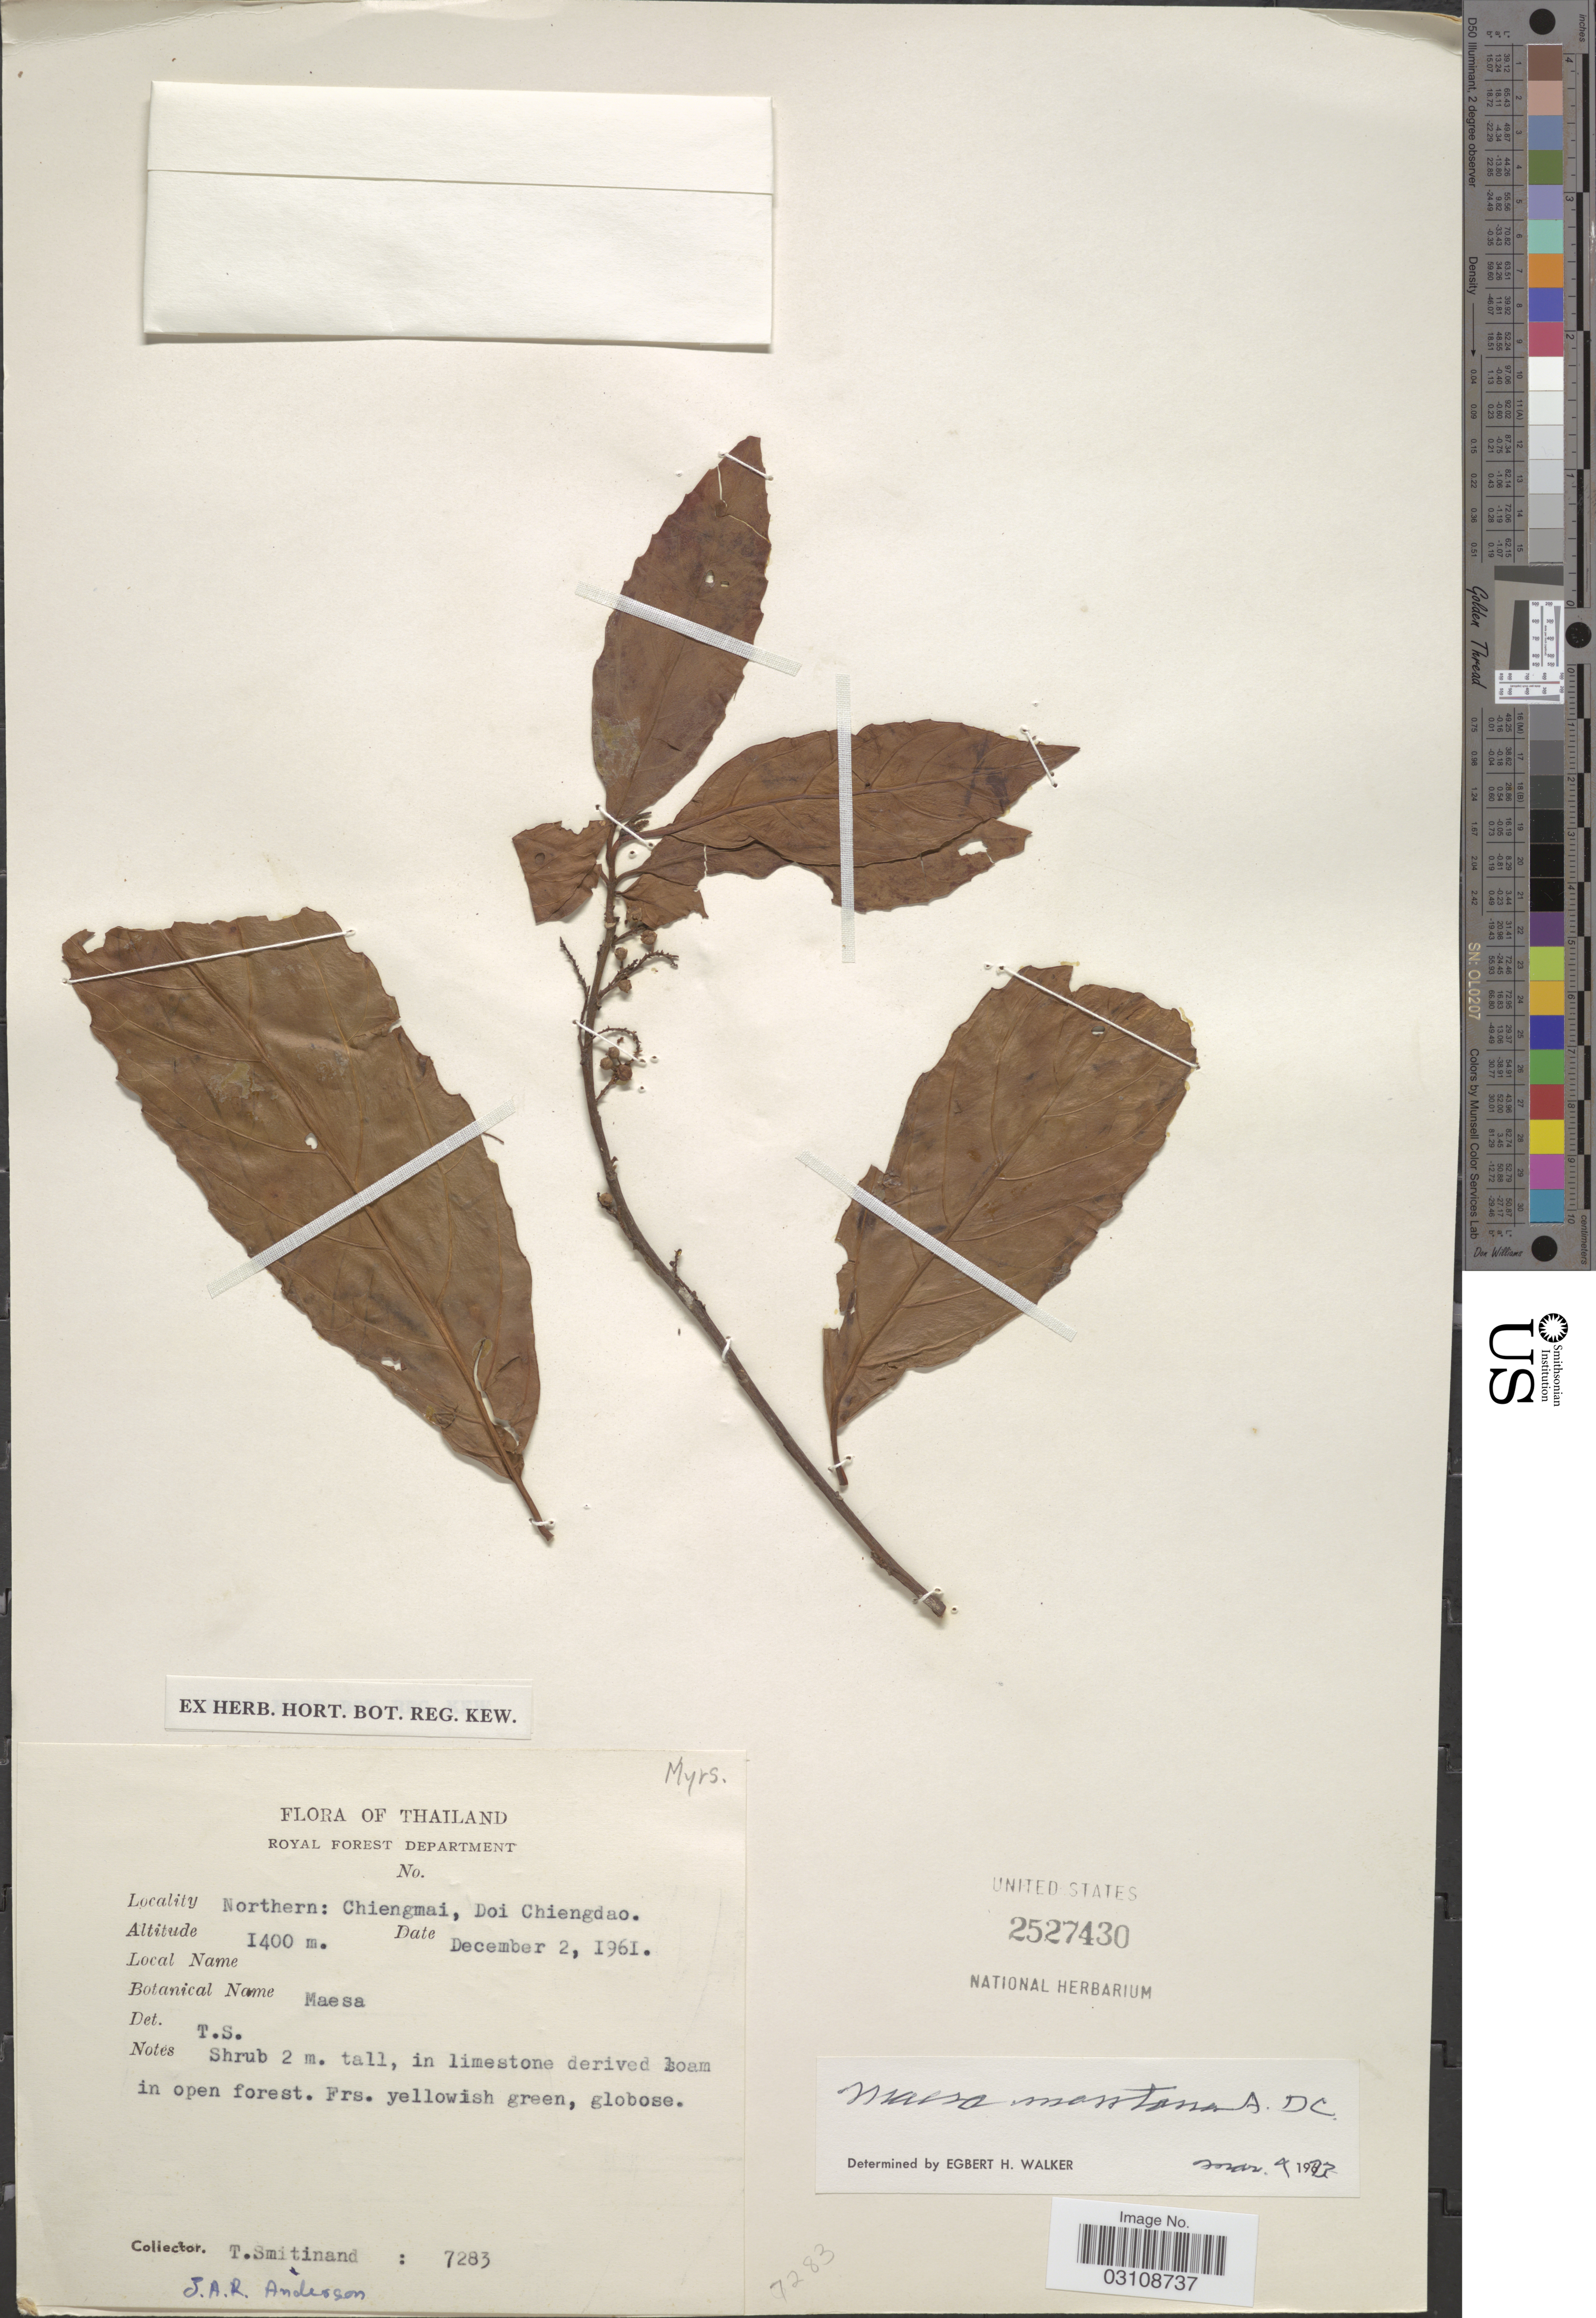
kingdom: Plantae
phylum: Tracheophyta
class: Magnoliopsida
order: Ericales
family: Primulaceae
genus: Maesa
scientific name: Maesa montana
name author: A. DC.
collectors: T. Smitinand & J. A. R. Anderson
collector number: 7283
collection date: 1961-12-02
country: Thailand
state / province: Chiang Mai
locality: Northern: Chiengmai, Doi Chiengdao.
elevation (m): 1400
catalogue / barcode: US 2527430